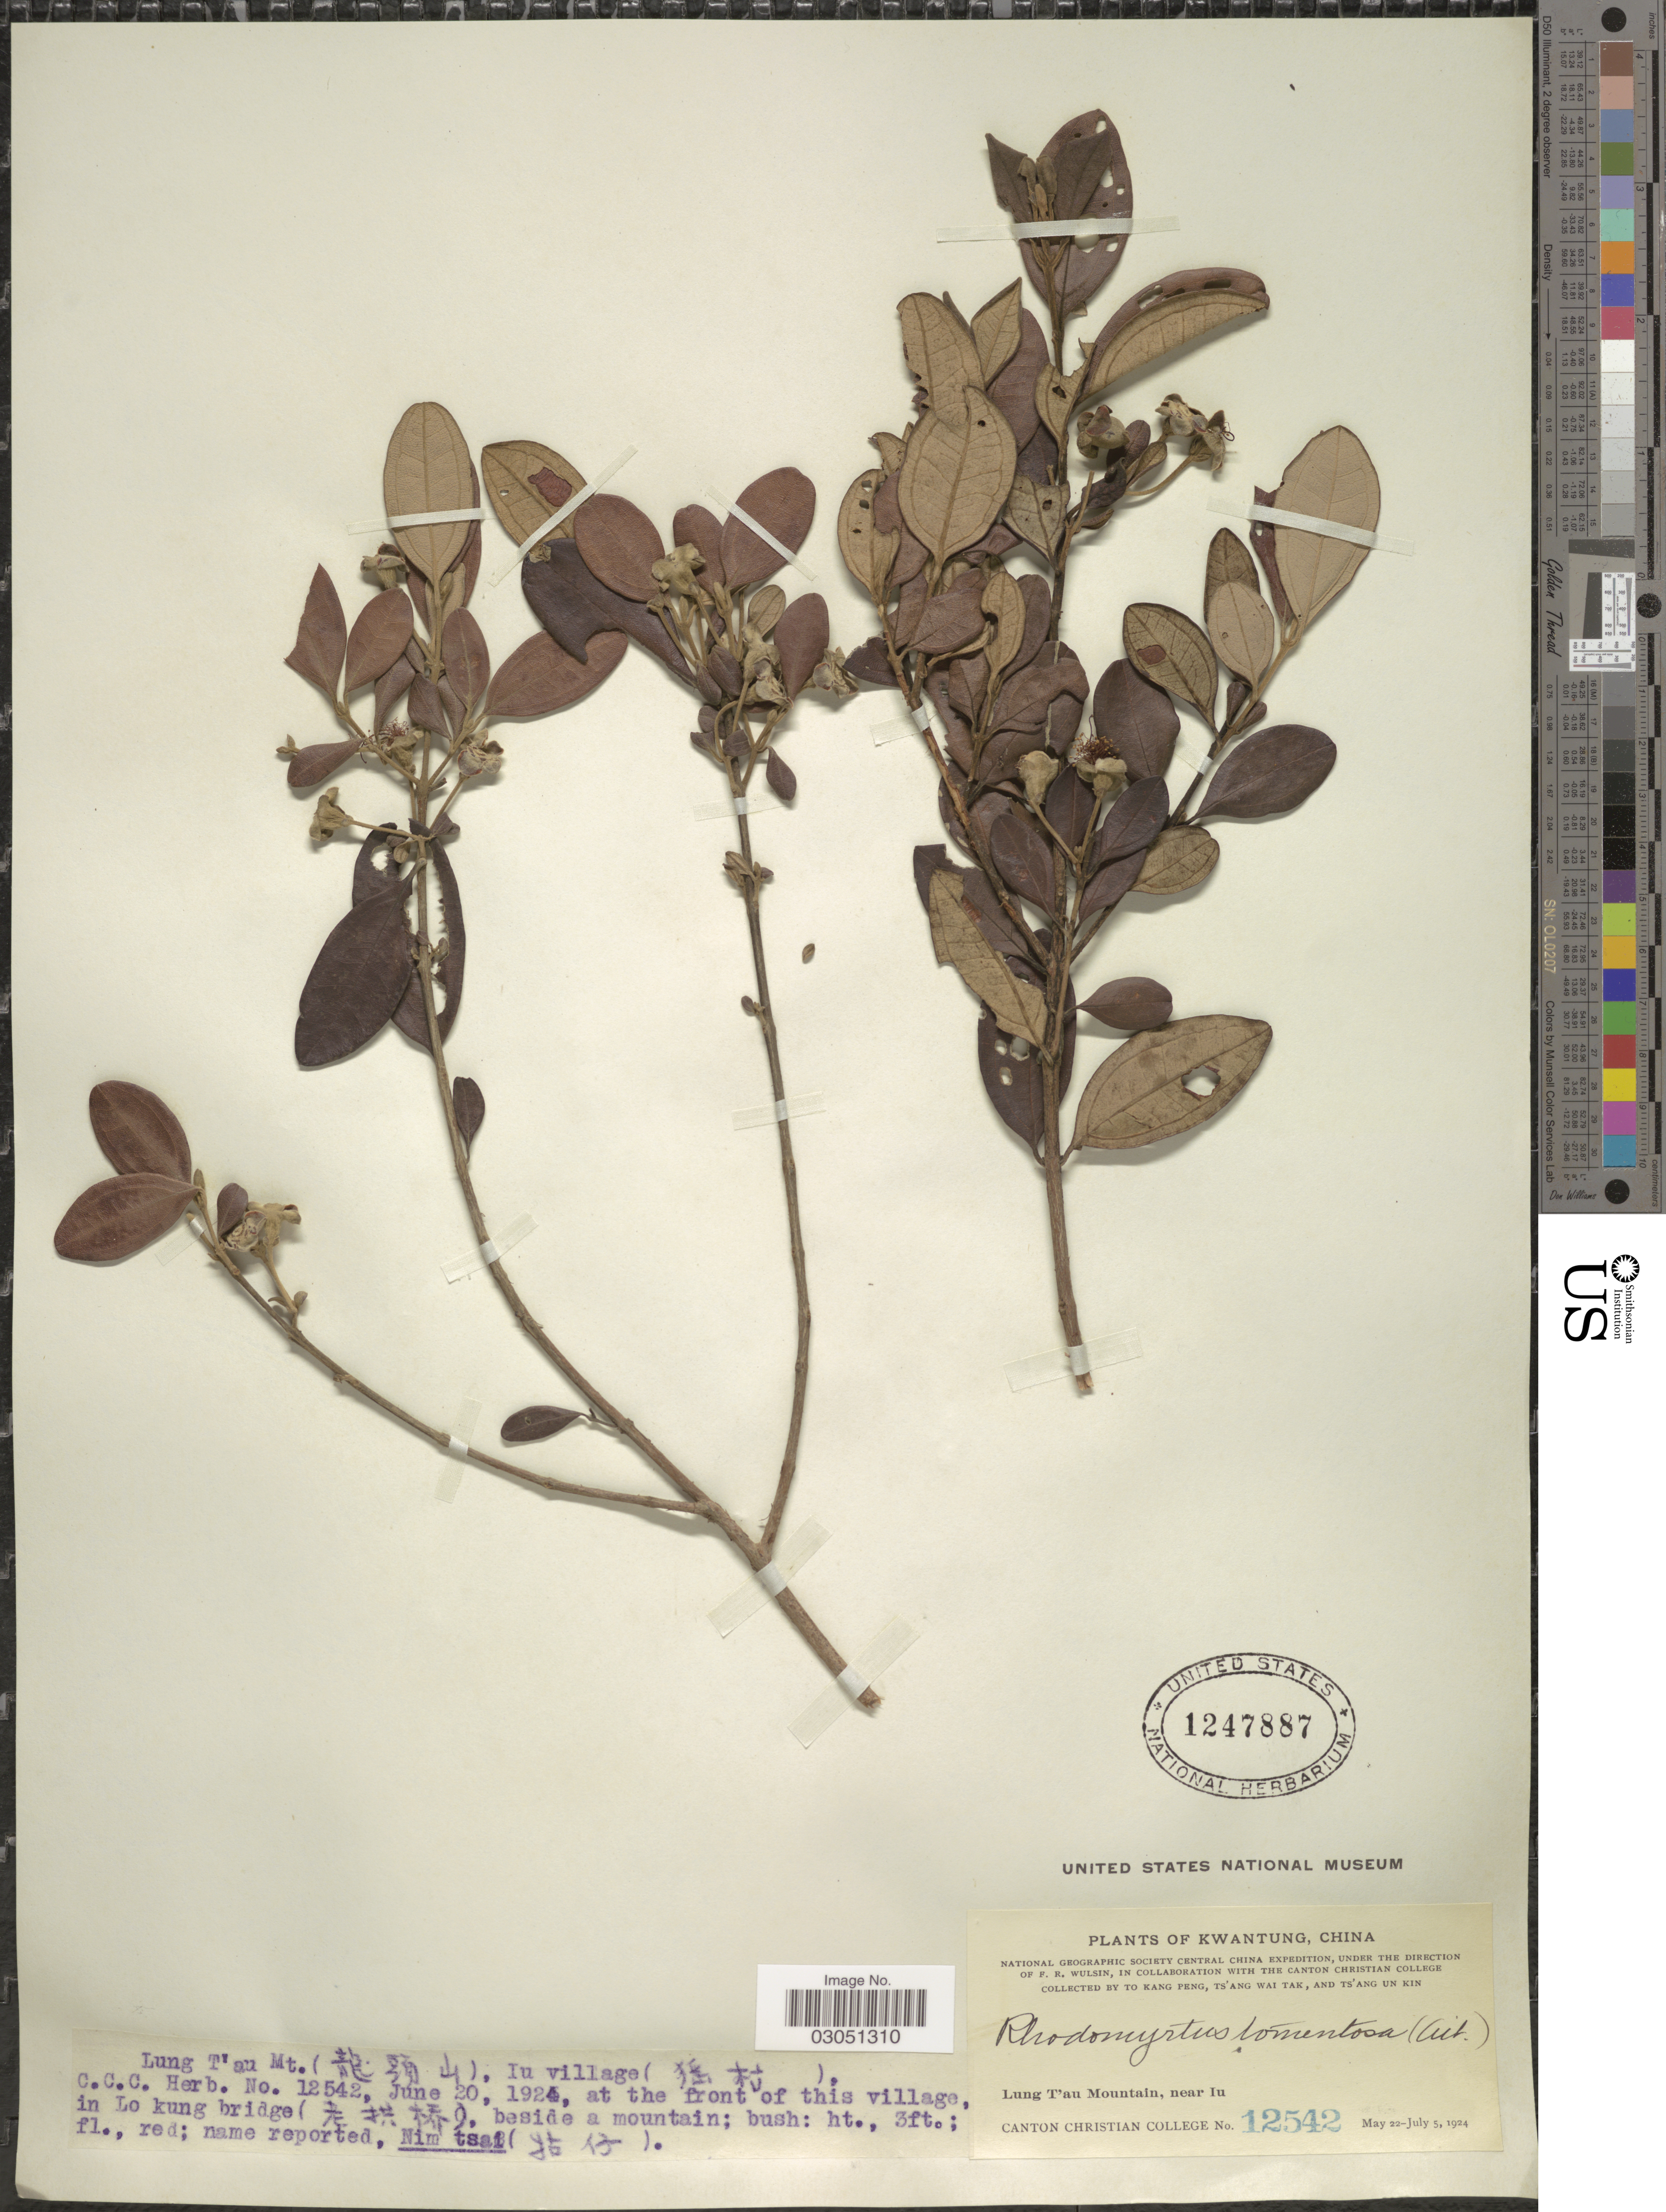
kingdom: Plantae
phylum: Tracheophyta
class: Magnoliopsida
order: Myrtales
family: Myrtaceae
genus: Rhodomyrtus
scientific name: Rhodomyrtus tomentosa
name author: (Aiton) Hassk.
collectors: Canton Christian College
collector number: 12542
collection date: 1924-05-22/1924-07-05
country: China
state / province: Guangdong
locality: Kwangtung, Lung T'au Mt. (X), Iu Village (X), at the front of this village in Lo kung bridge (X), Near Iu.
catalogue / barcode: US 1247887